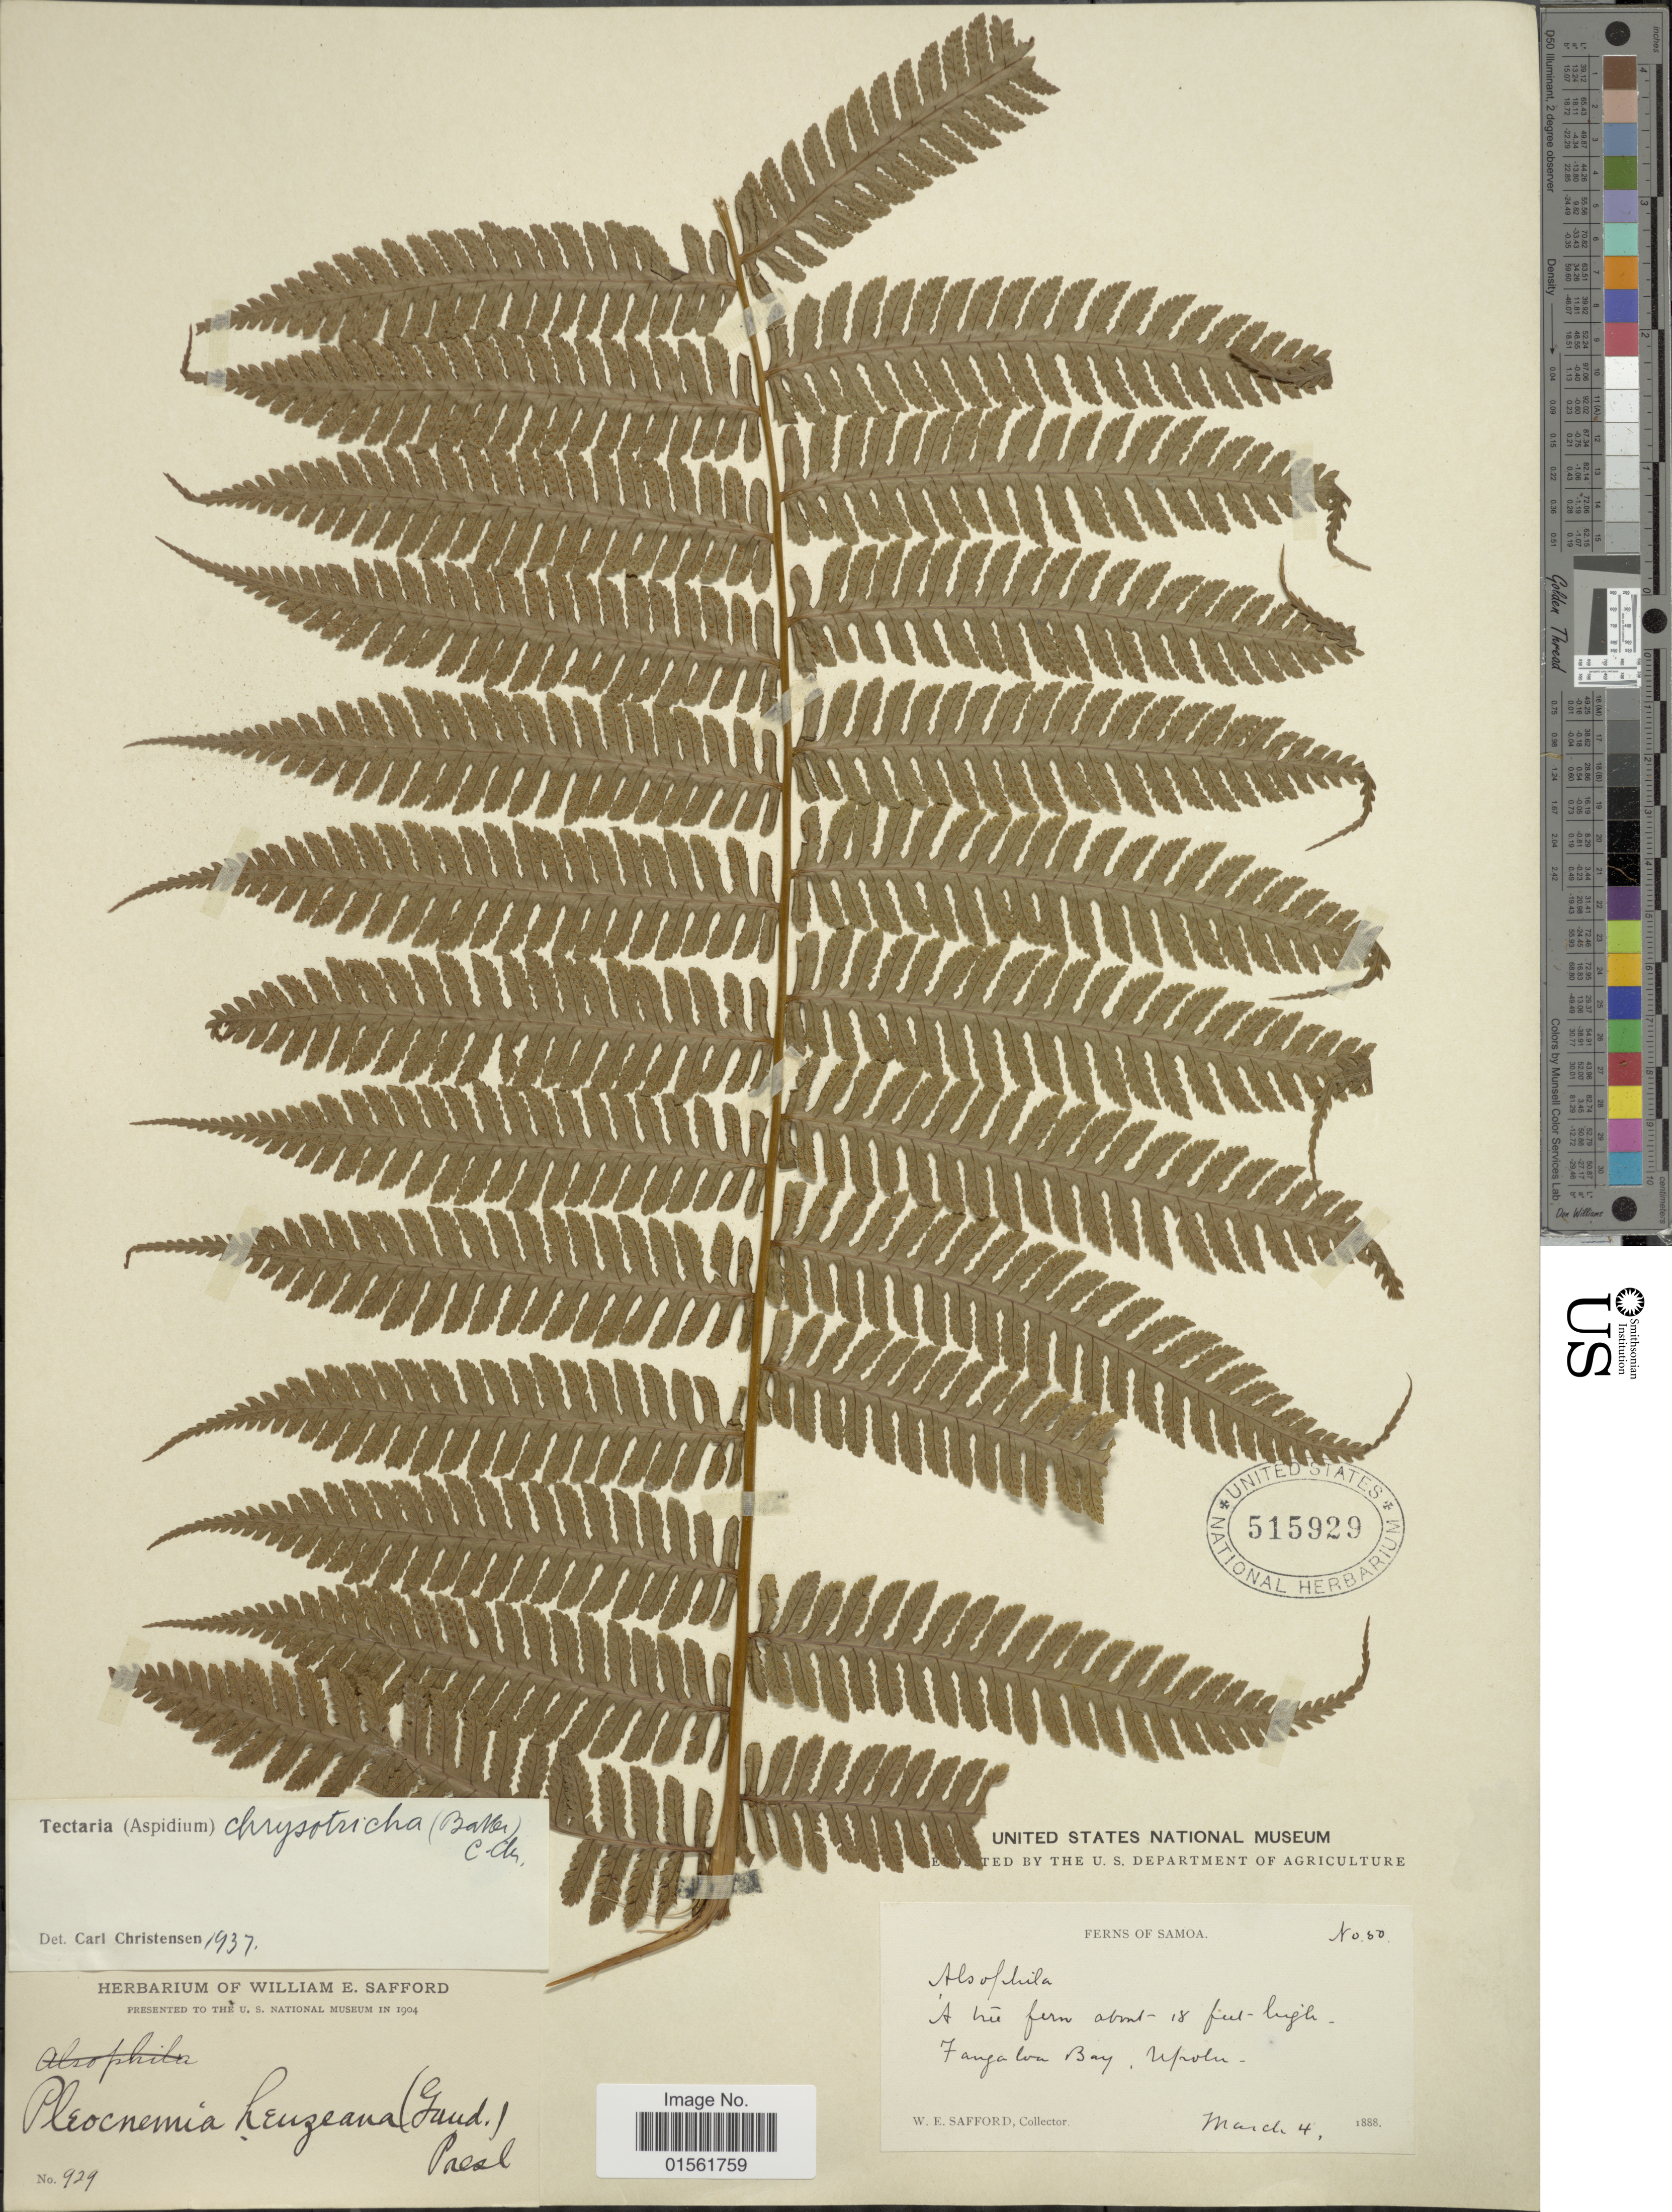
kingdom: Plantae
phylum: Tracheophyta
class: Polypodiopsida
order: Polypodiales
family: Dryopteridaceae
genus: Pleocnemia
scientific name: Pleocnemia cumingiana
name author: C. Presl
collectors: W. E. Safford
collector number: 928/50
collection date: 1888-03-04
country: Samoa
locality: Samoa. Fangaloa Bay, Upolu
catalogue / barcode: US 515929